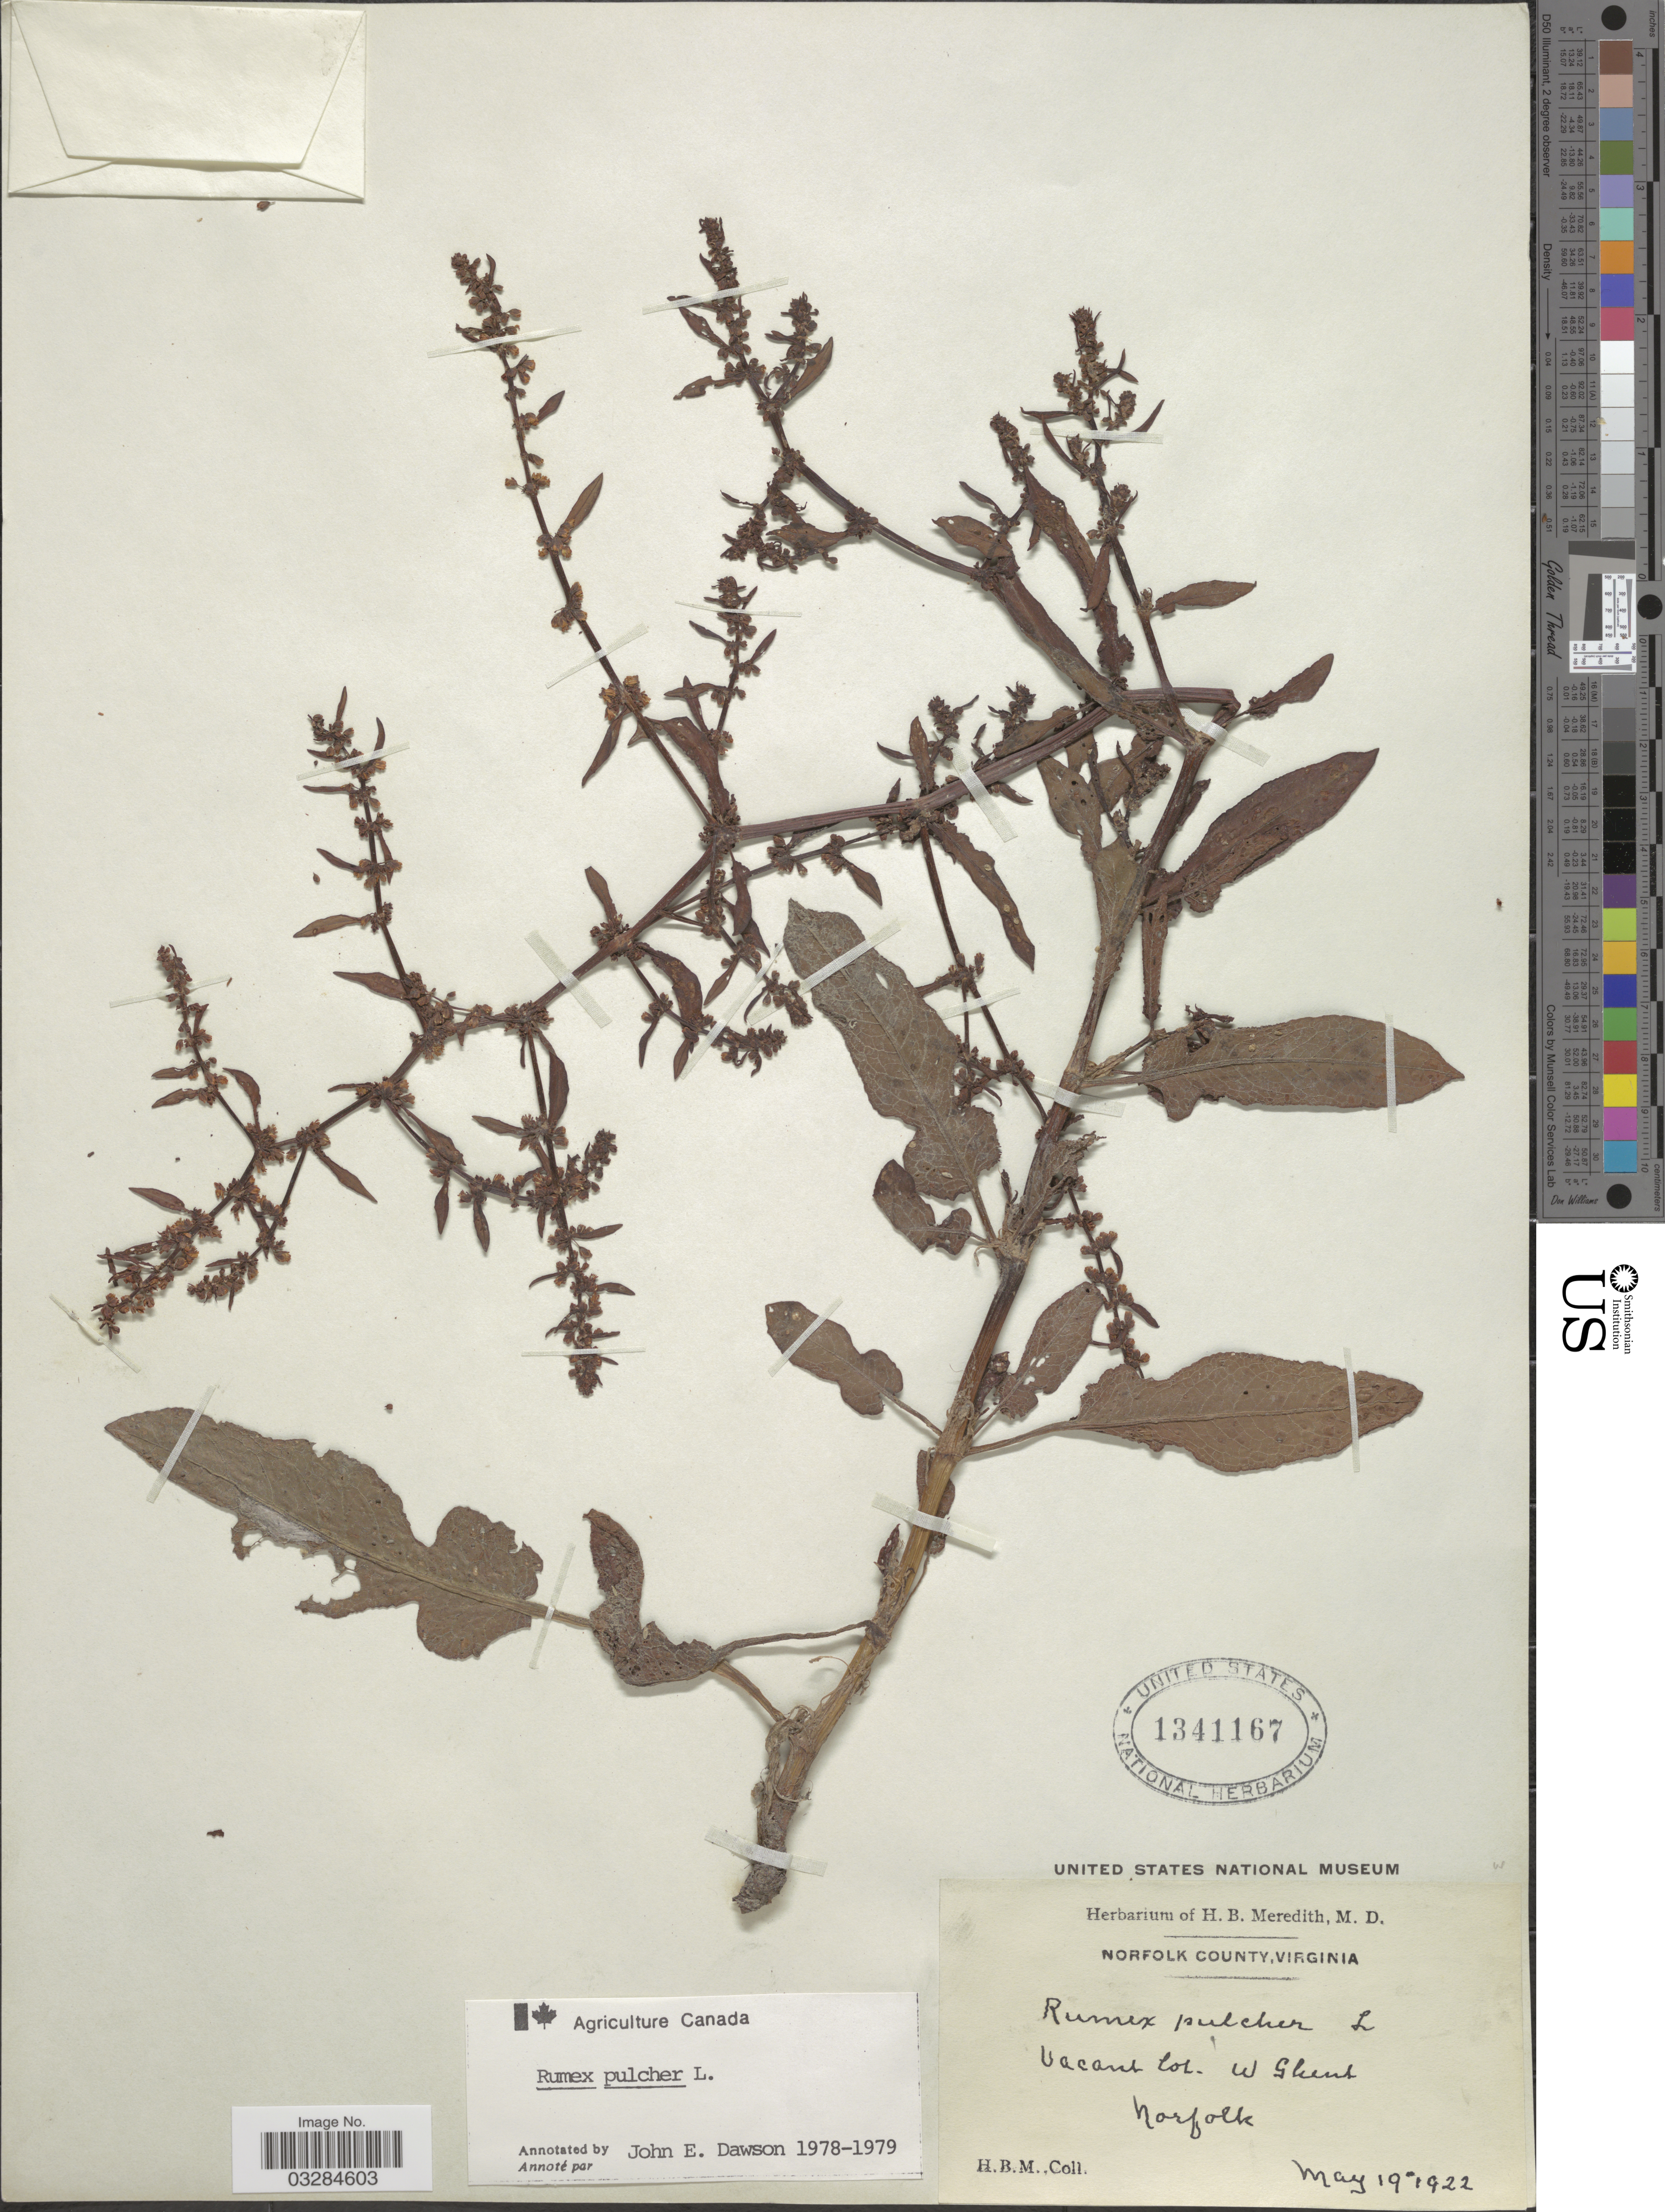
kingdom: Plantae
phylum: Tracheophyta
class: Magnoliopsida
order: Caryophyllales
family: Polygonaceae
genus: Rumex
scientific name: Rumex pulcher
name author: L.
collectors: H. Meredith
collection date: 1922-05-19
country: United States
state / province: Virginia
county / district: City of Norfolk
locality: Norfolk County.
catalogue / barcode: US 1341167